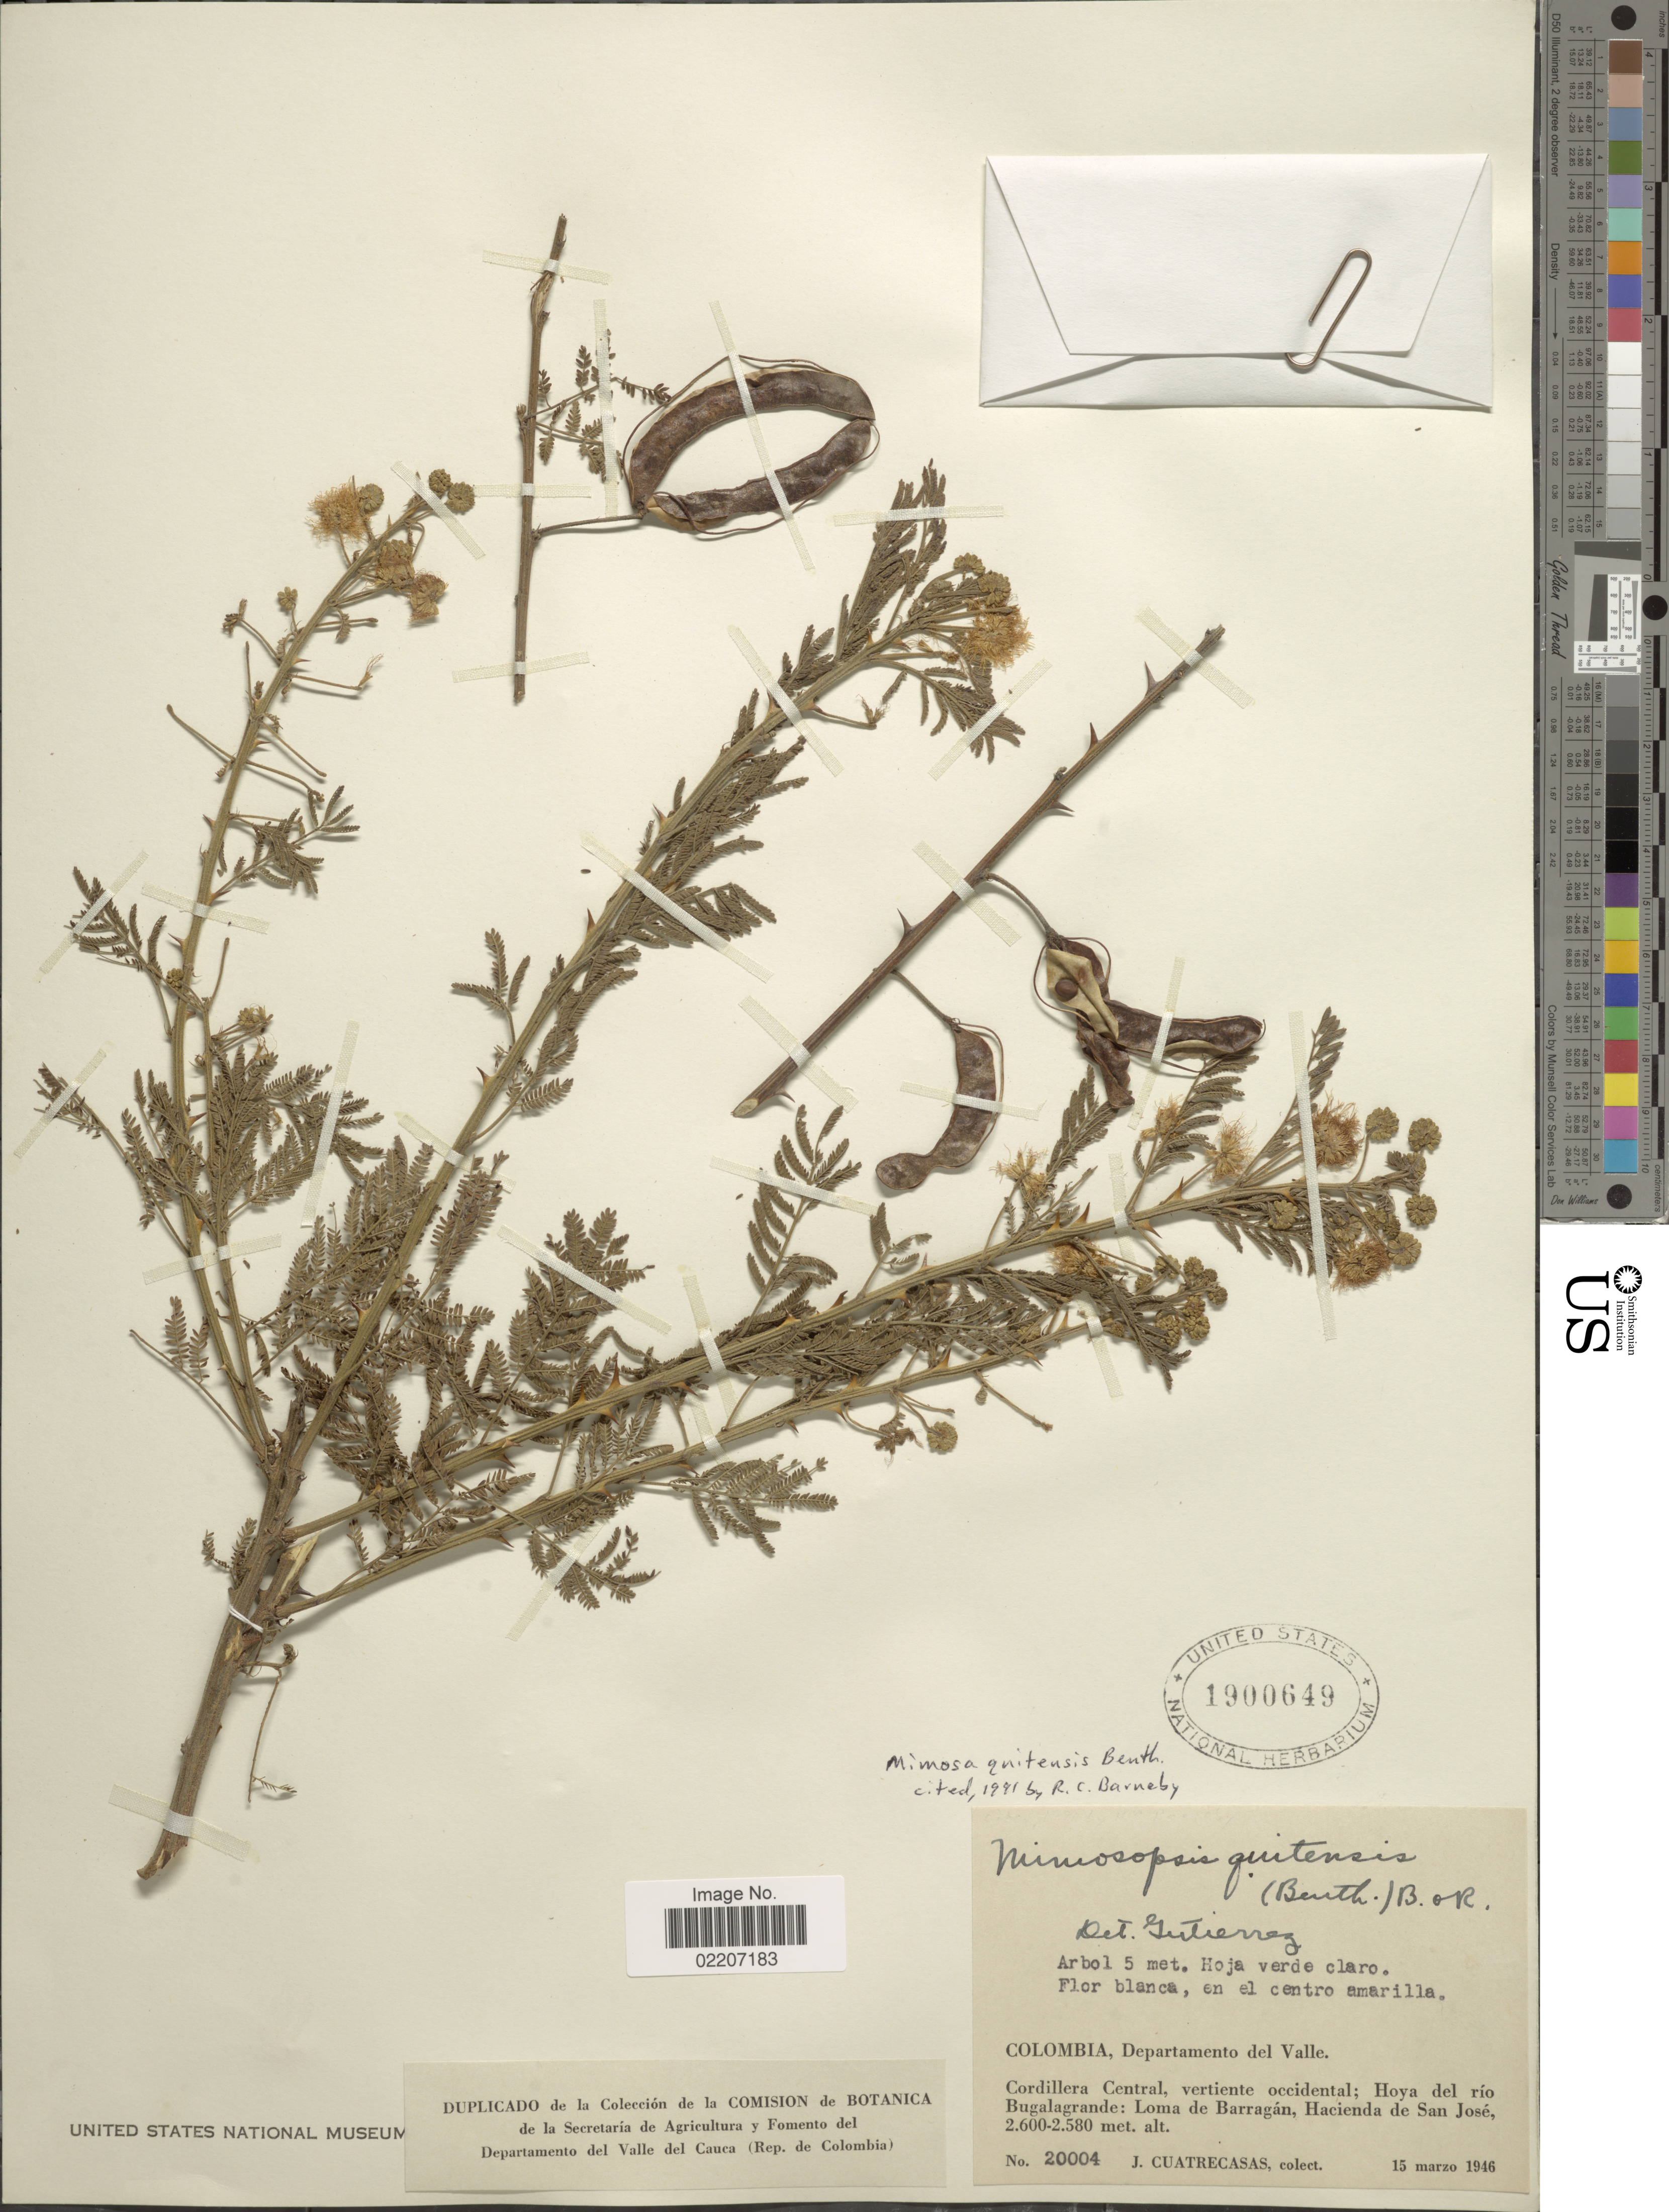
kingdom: Plantae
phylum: Tracheophyta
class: Magnoliopsida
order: Fabales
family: Fabaceae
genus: Mimosa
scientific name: Mimosa quitensis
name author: Benth.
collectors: J. Cuatrecasas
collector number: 20004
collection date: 1946-03-15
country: Colombia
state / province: Valle del Cauca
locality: Departamento del Valle, Cordillera Central, vertiente occidental, Hoya del rio Bugalagrande, Loma de Barragan, Hacienda de San Jose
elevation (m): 2580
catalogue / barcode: US 1900649